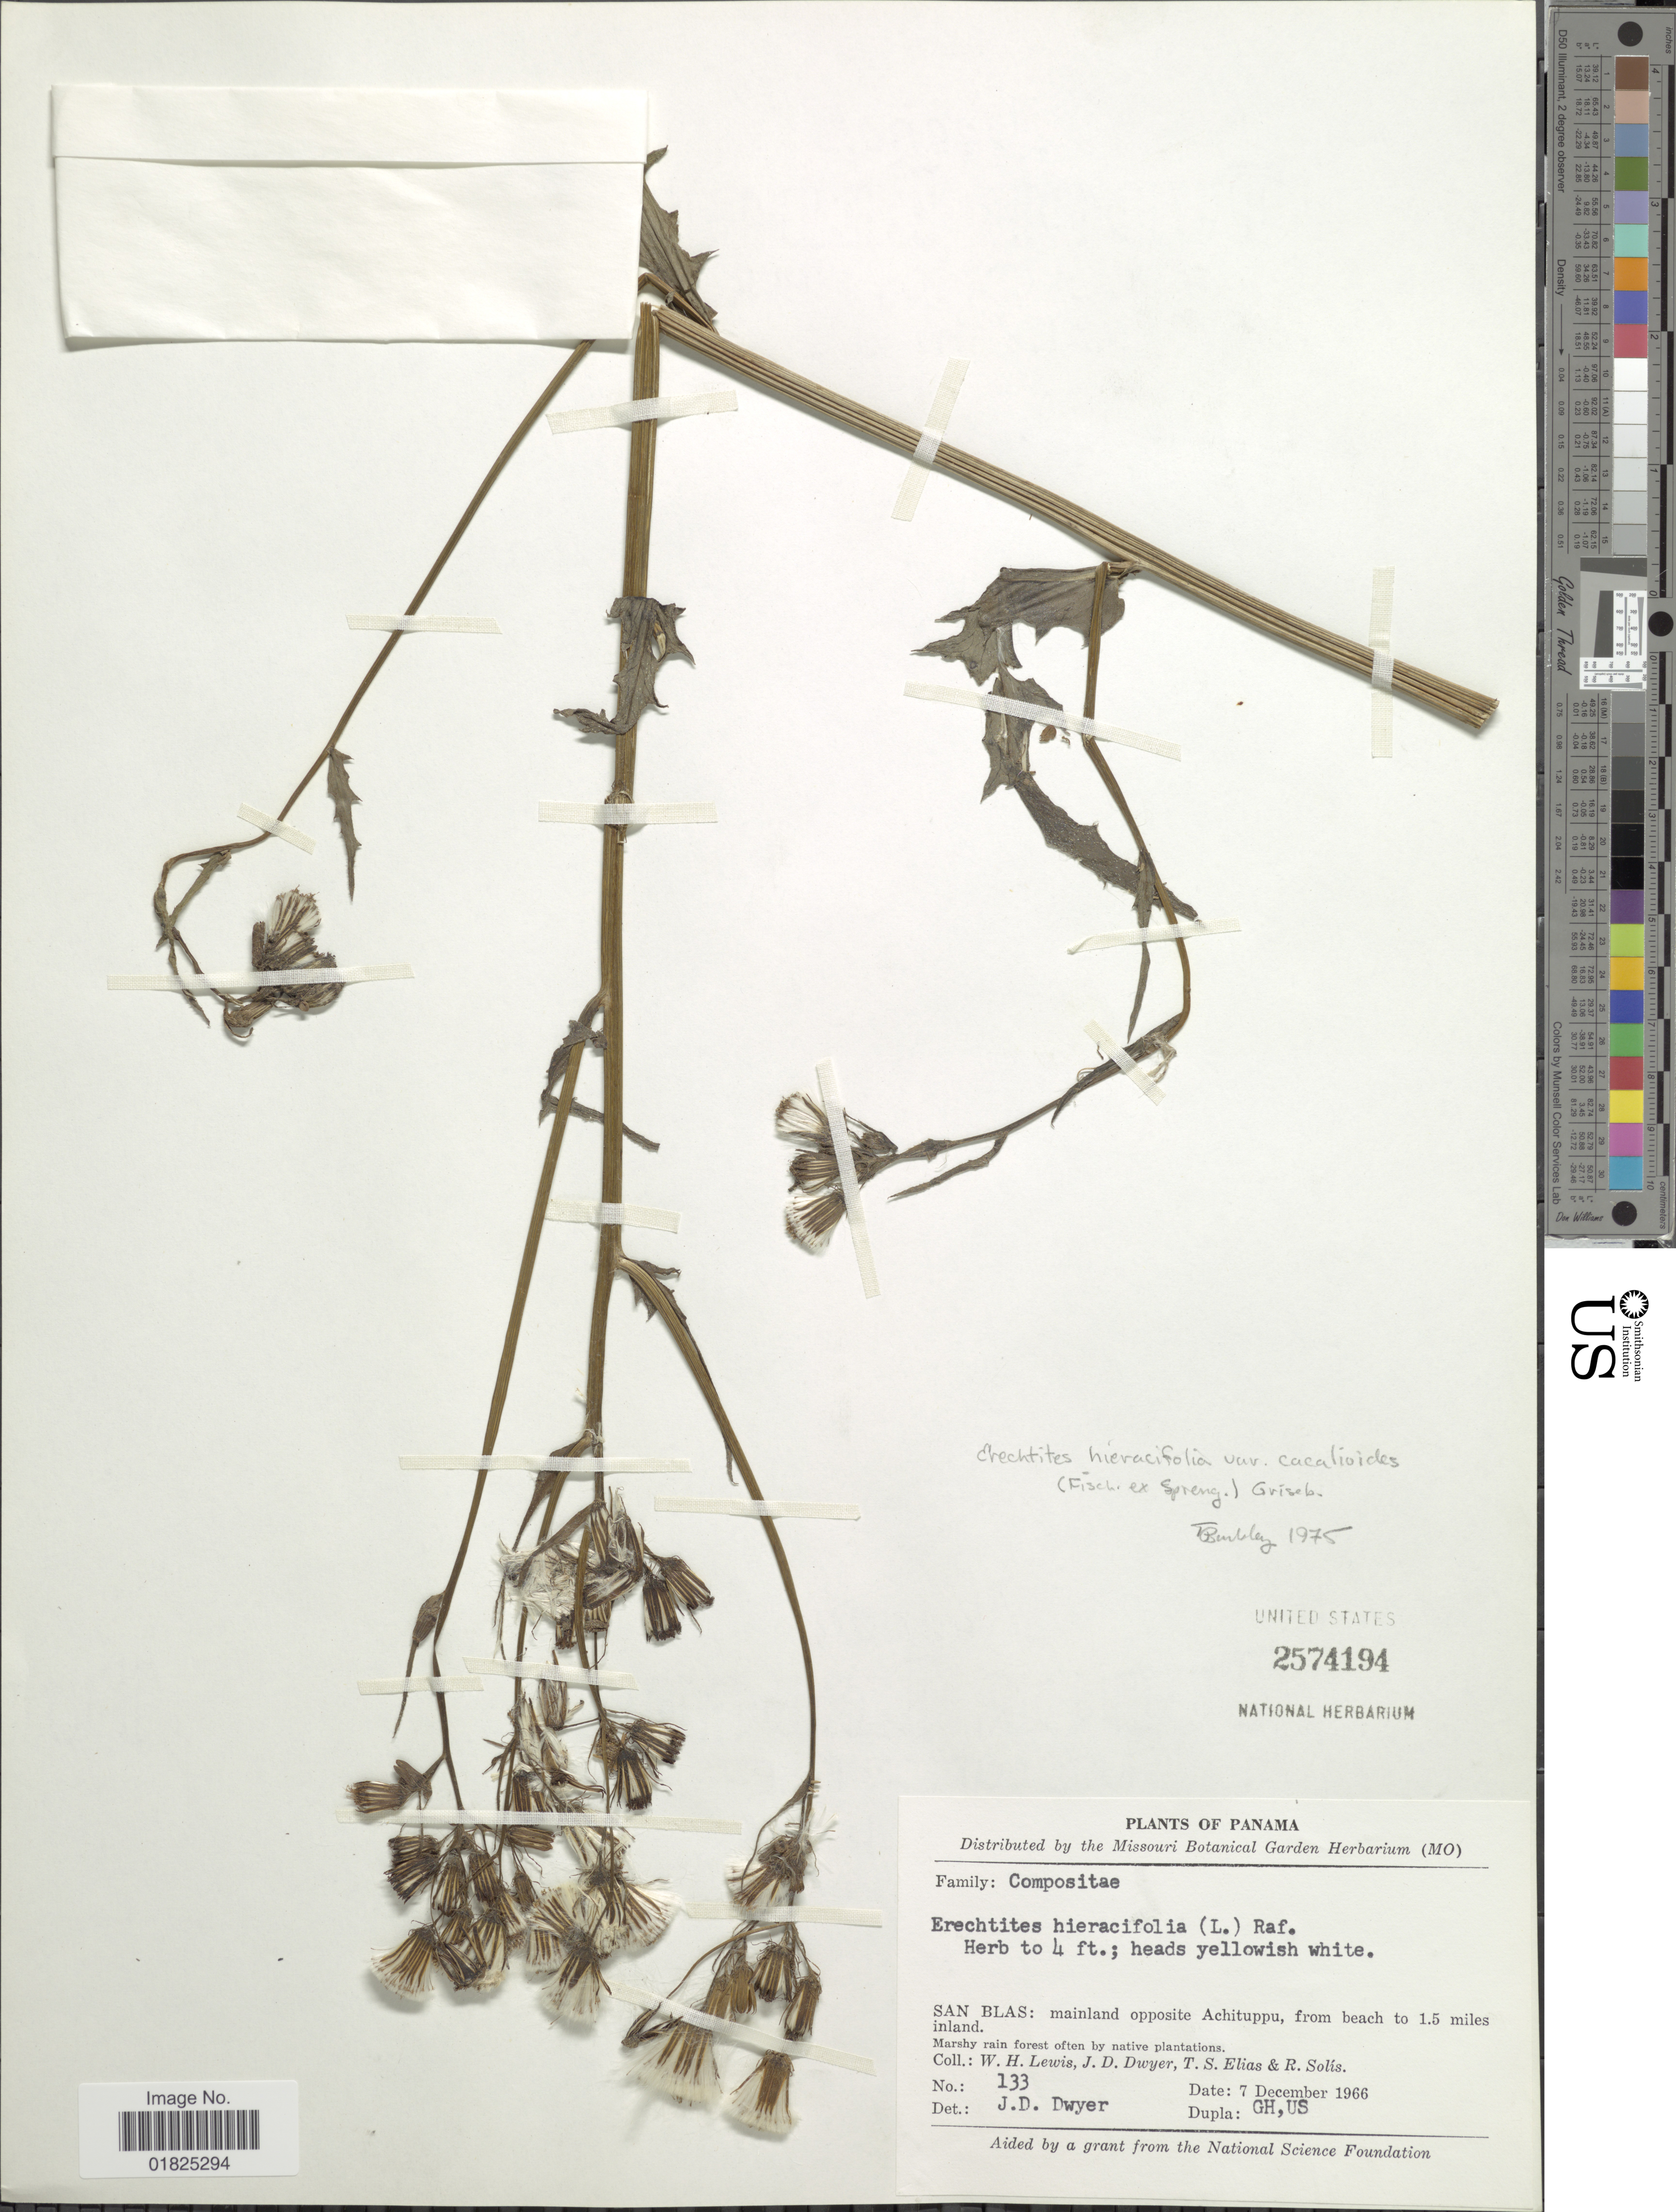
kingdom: Plantae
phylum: Tracheophyta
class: Magnoliopsida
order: Asterales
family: Asteraceae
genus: Erechtites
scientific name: Erechtites hieraciifolius var. cacaliodes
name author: (Fisch. ex Spreng.) Less. ex Griseb.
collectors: W. H. Lewis, J. D. Dwyer, T. S. Elias & R. Solis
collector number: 133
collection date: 1966-12-07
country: Panama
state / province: Kuna Yala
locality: San Blas. Mainland opposite Achituppu, from beach to 1.5 miles inland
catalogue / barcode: US 2574194